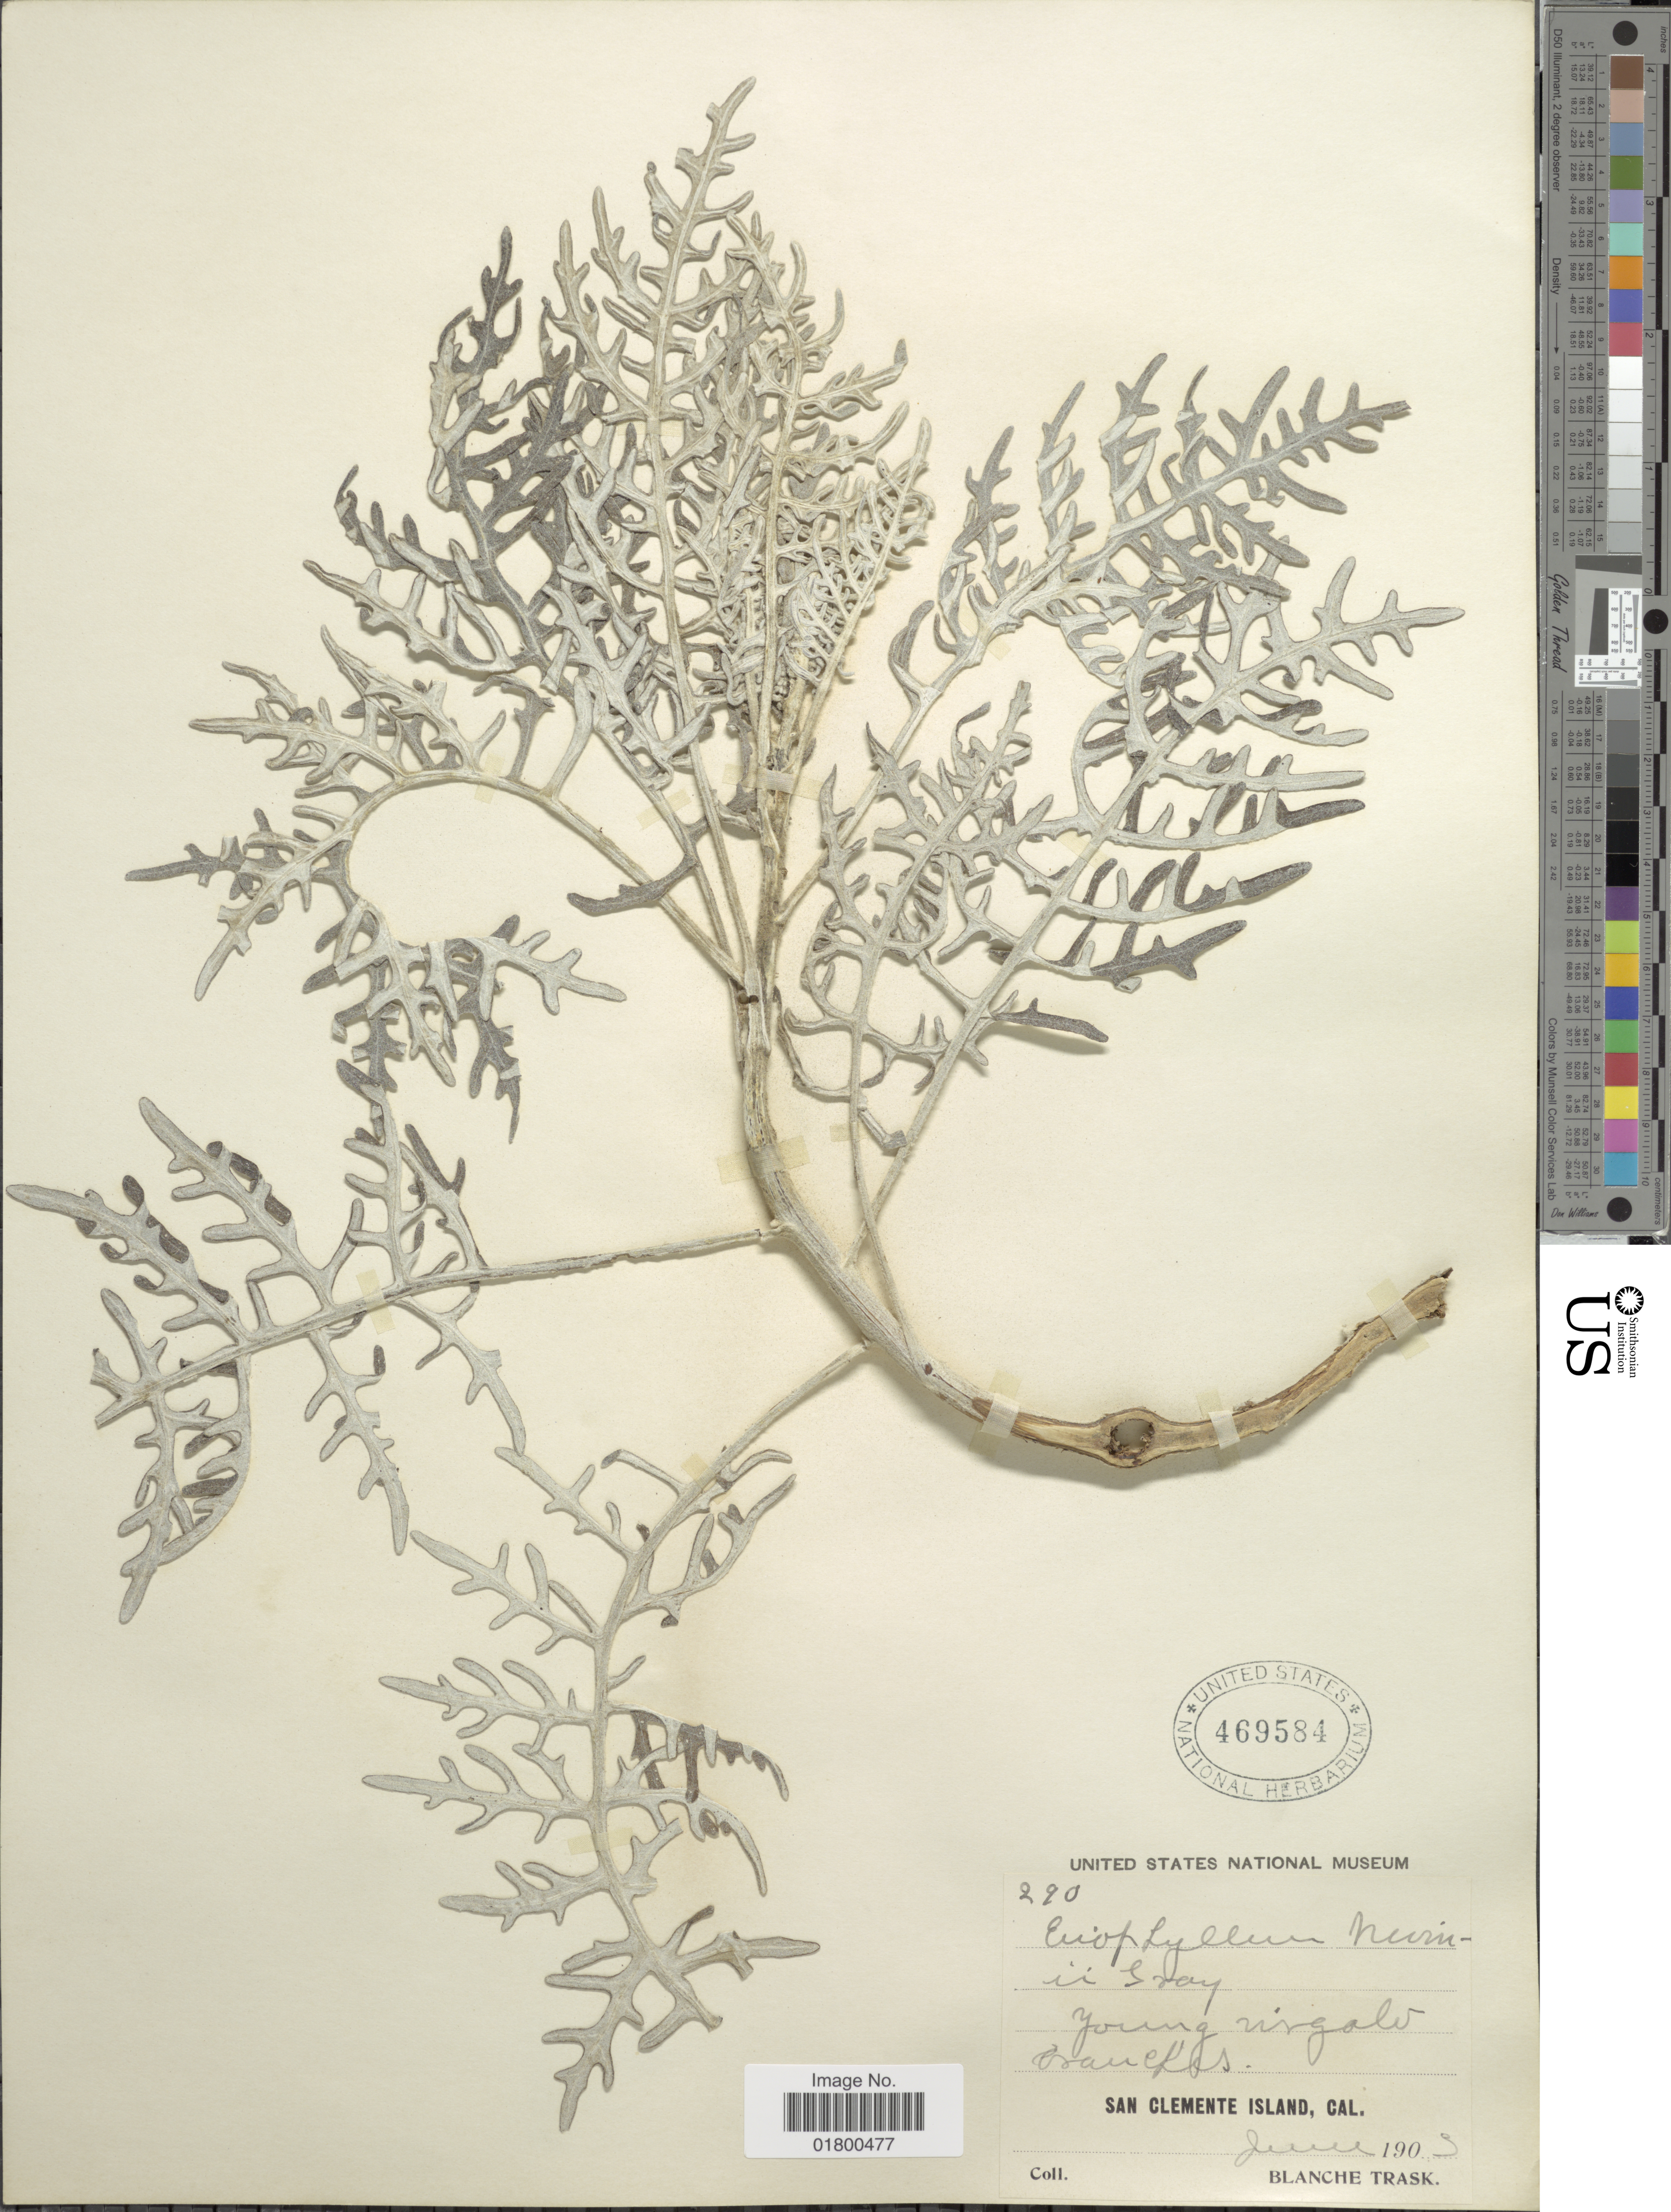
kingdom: Plantae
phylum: Tracheophyta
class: Magnoliopsida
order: Asterales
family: Asteraceae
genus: Eriophyllum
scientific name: Eriophyllum nevinii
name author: A. Gray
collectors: B. Trask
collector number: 290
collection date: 1903-06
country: United States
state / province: California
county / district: Los Angeles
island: San Clemente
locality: San Clemente Island, Cal.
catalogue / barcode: US 469584